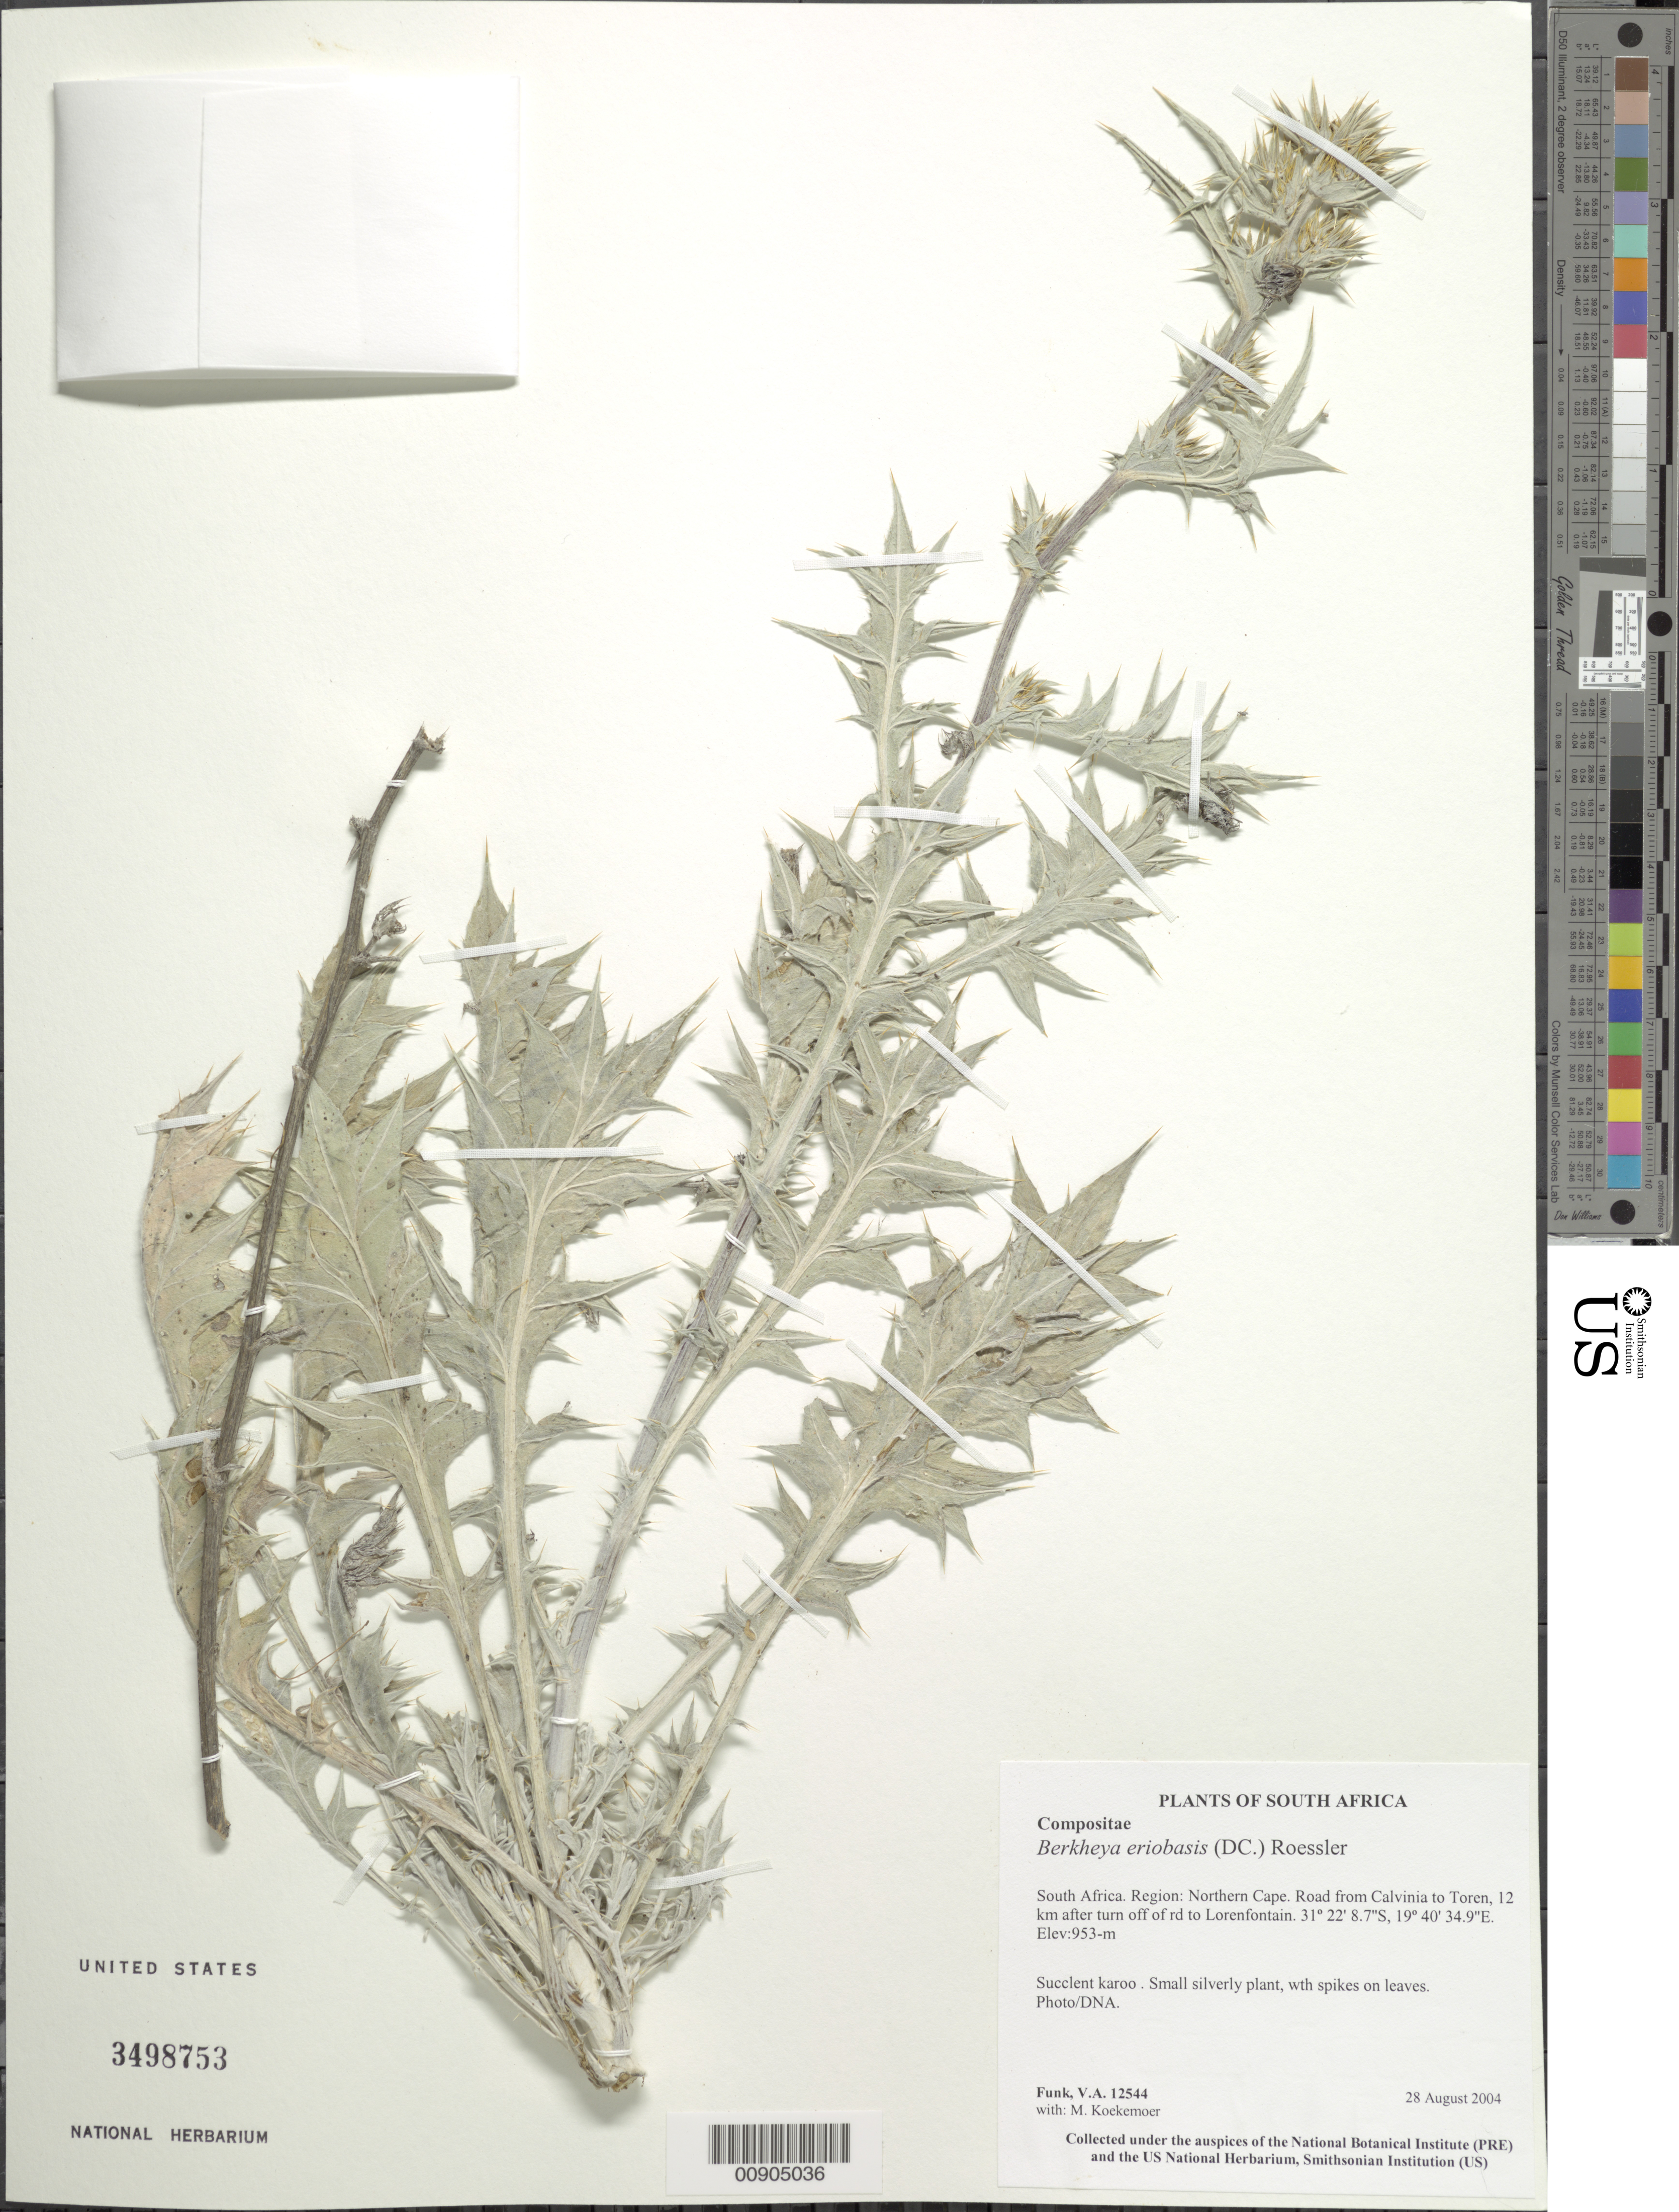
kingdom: Plantae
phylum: Tracheophyta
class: Magnoliopsida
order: Asterales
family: Asteraceae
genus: Berkheya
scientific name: Berkheya eriobasis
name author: (DC.) Roessler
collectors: V. Funk & M. Koekemoer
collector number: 12544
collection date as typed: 28 August 2004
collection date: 2004-08-28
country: South Africa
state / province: Northern Cape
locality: Northern Cape, road from Calvinia to Toren, 12 km after turn off of road to Lorenfontain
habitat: Succulent karoo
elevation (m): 953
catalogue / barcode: US 3498753